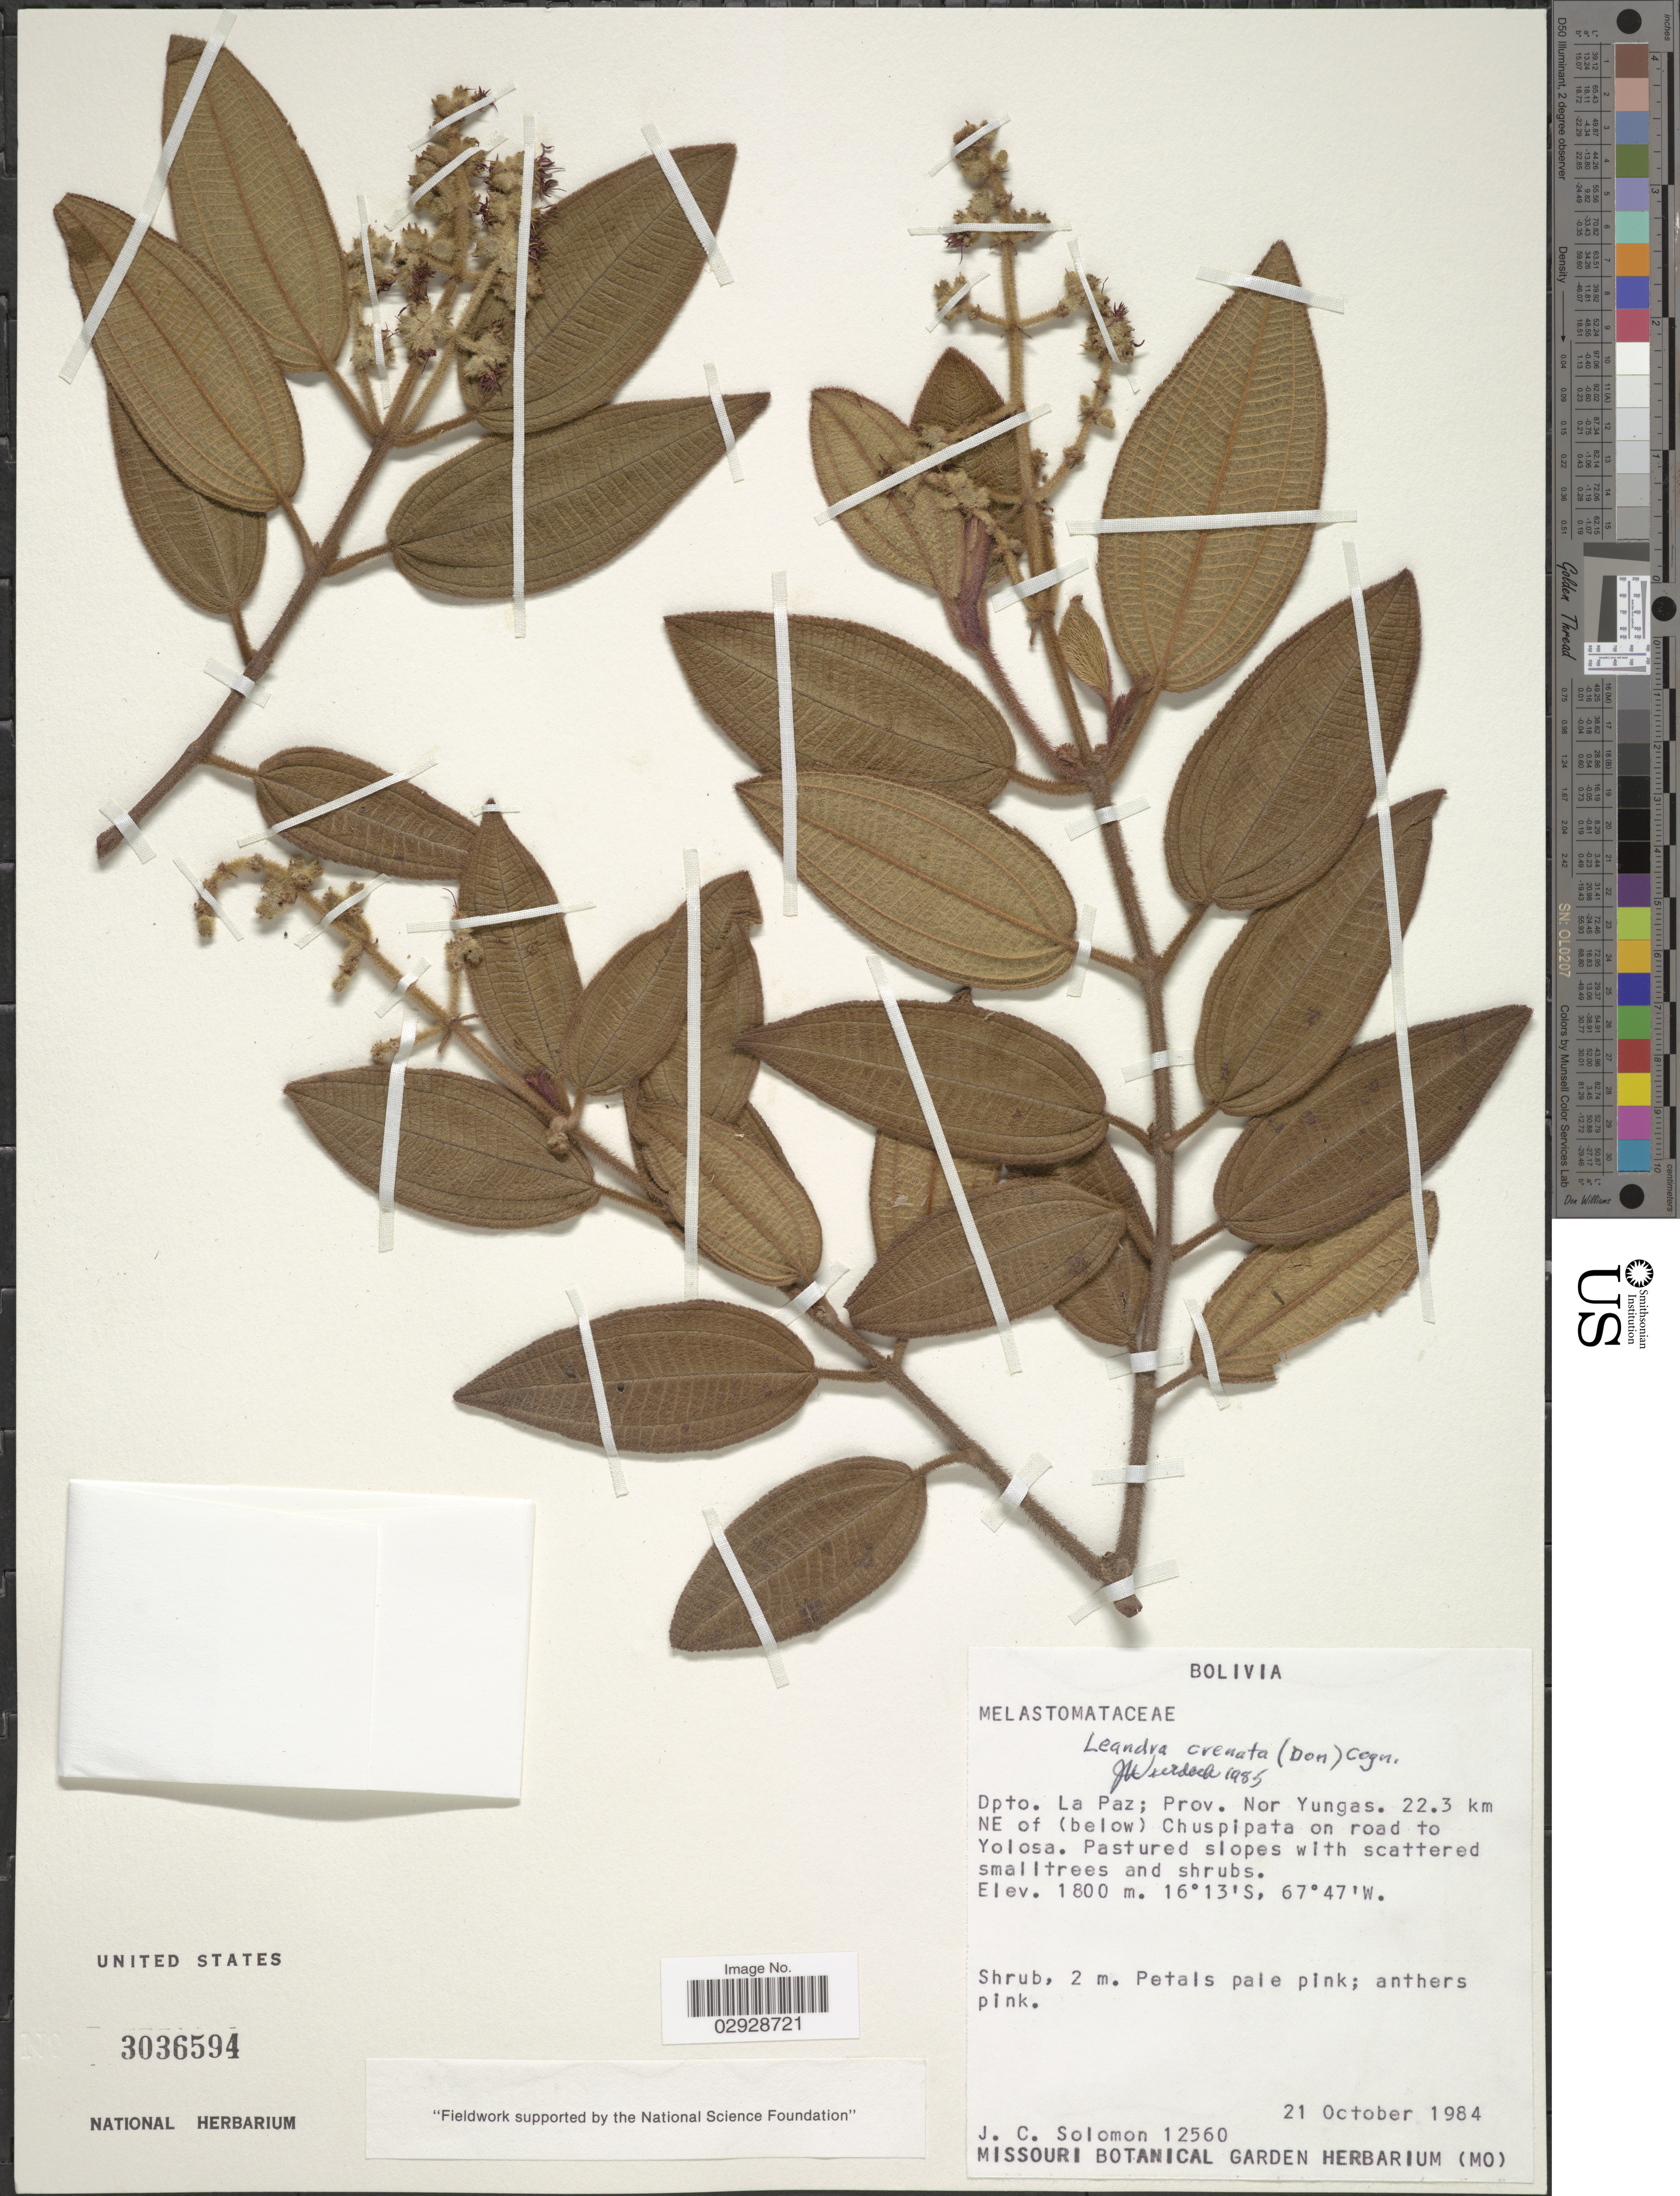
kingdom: Plantae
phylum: Tracheophyta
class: Magnoliopsida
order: Myrtales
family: Melastomataceae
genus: Leandra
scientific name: Leandra crenata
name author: (D. Don) Cogn.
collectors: J. C. Solomon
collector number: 12560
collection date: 1984-10-21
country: Bolivia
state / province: La Paz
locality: Dpto. La Paz; Prov. Nor Yungas. 22.3 km NE of (below) Chuspipata on road to Yolosa.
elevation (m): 1800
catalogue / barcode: US 3036594